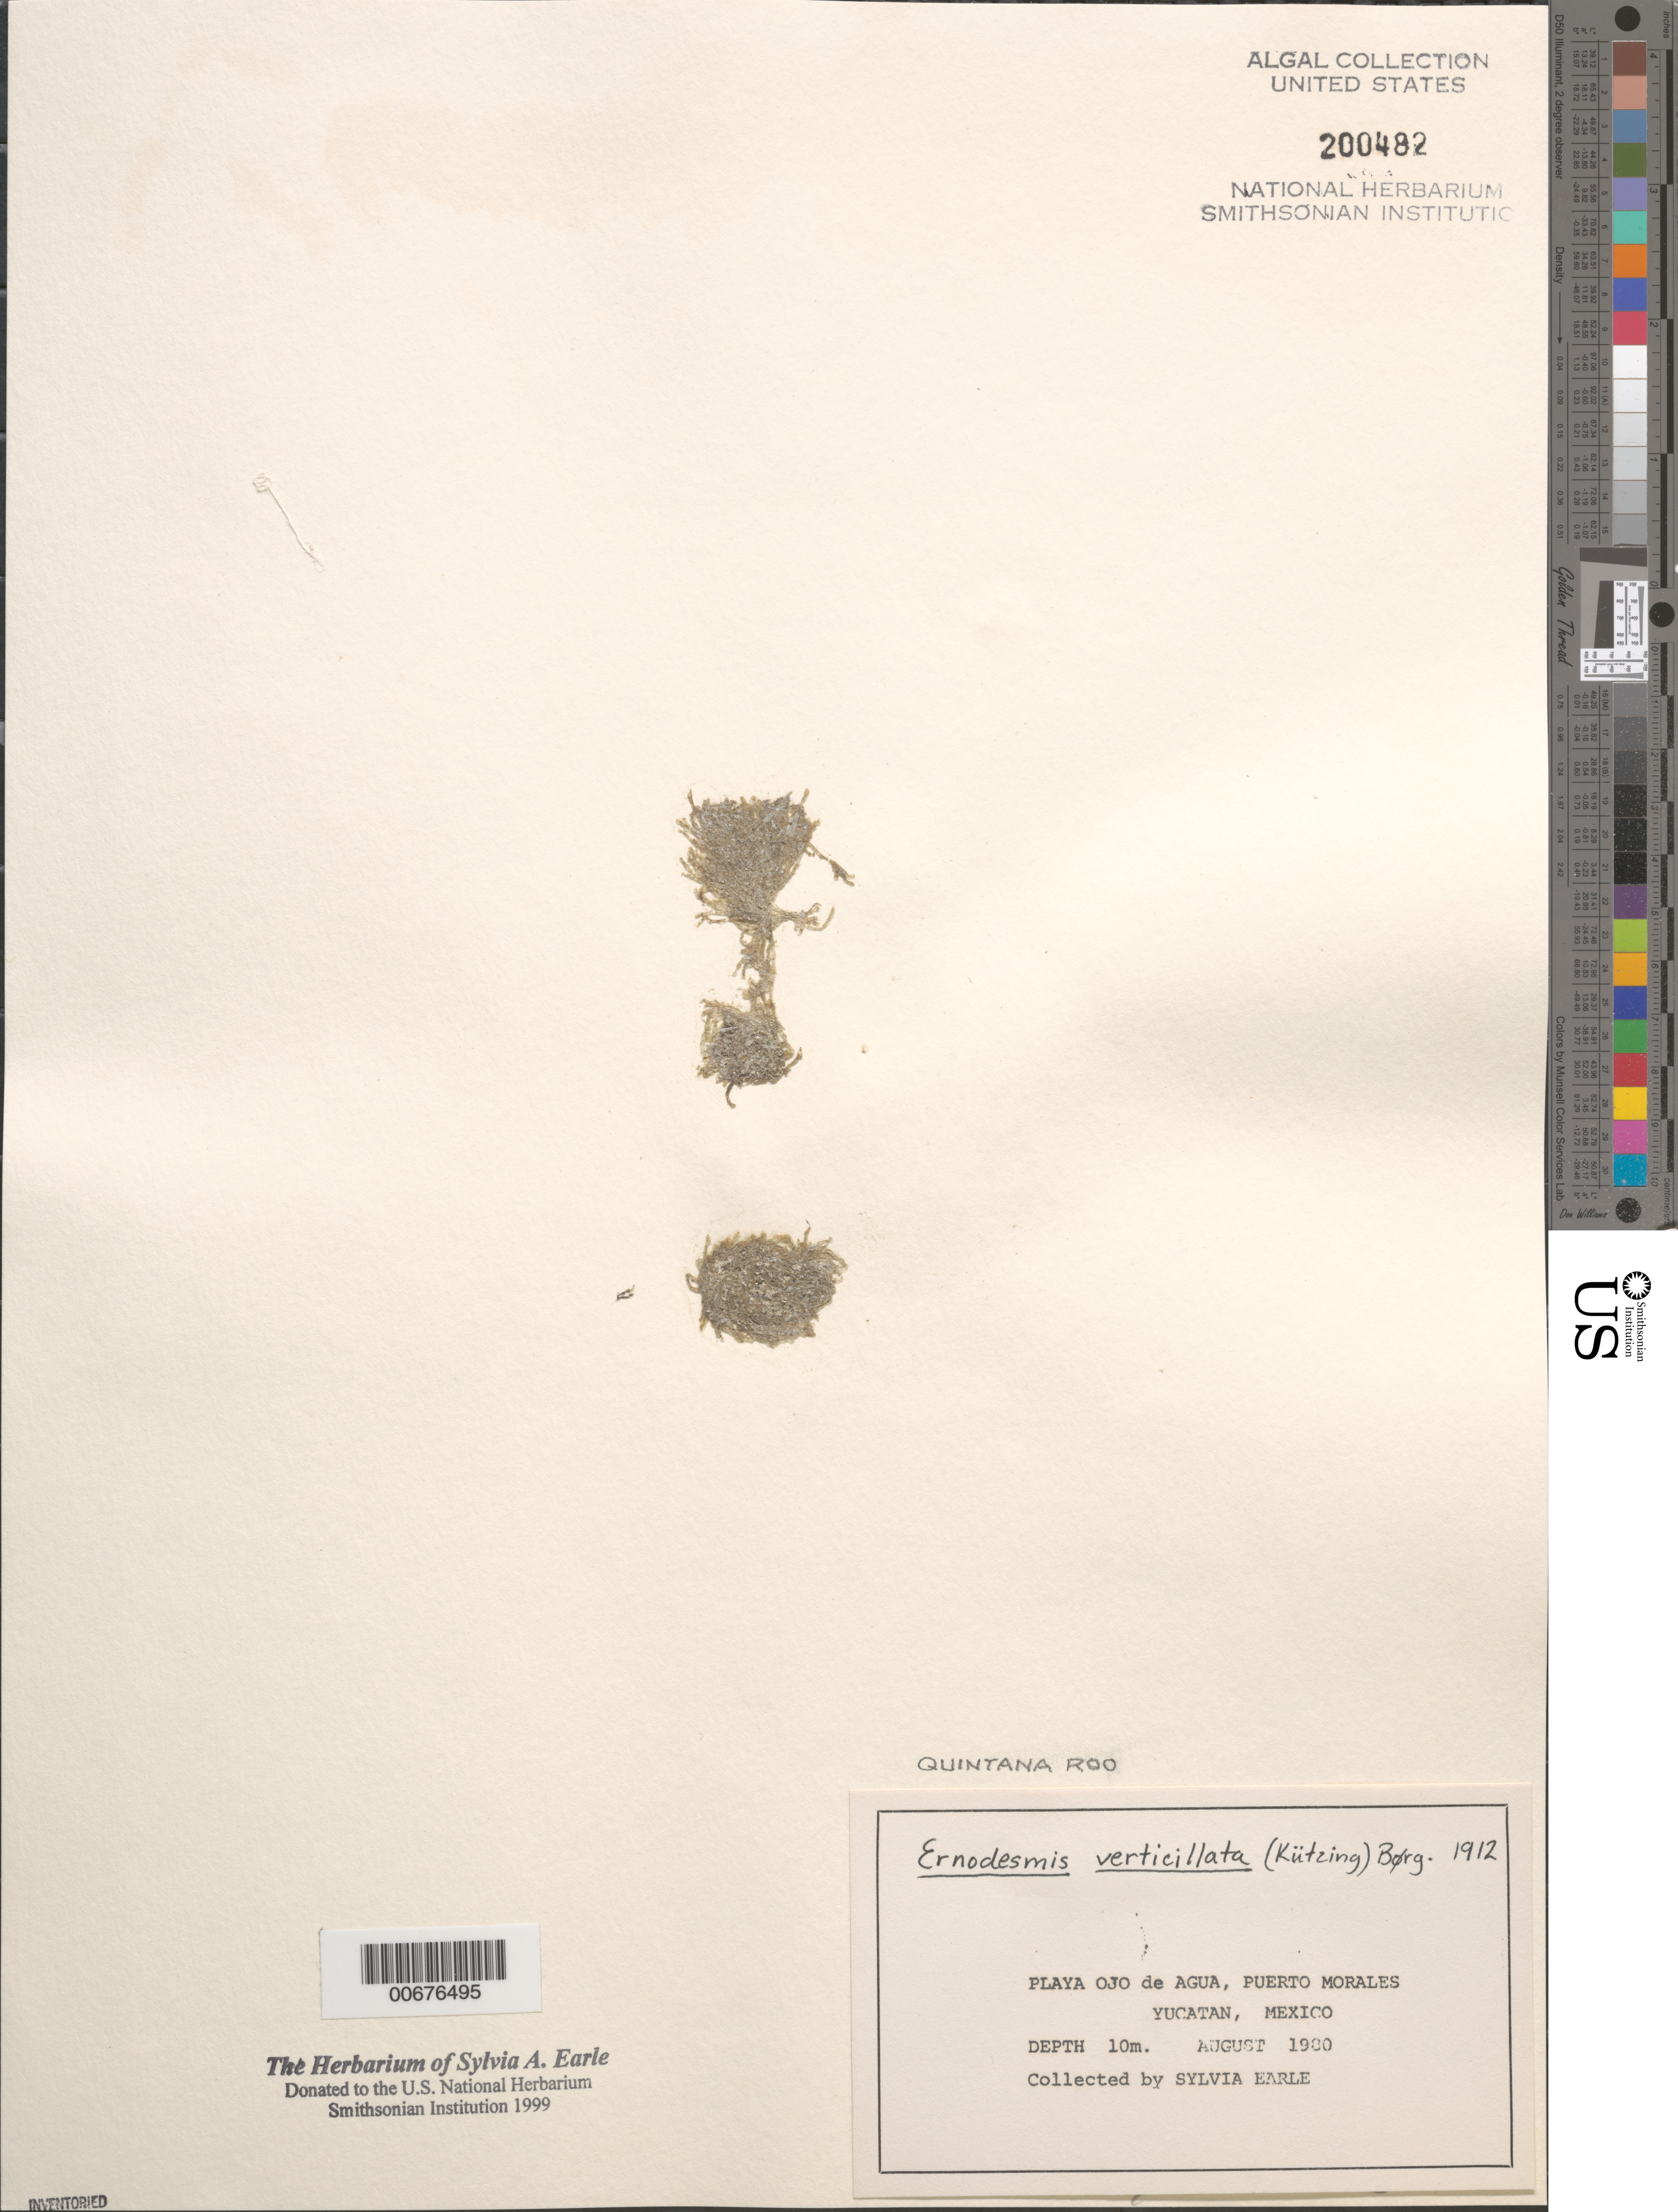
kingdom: Plantae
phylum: Chlorophyta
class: Ulvophyceae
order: Siphonocladales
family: Siphonocladaceae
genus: Ernodesmis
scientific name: Ernodesmis verticillata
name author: (Kütz.) Børgesen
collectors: S. A. Earle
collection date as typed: Aug 1980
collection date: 1980-08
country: Mexico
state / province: Quintana Roo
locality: Playa Ojo de Agua, Puerto Morales, Yucatan Peninsula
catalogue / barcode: US 200482